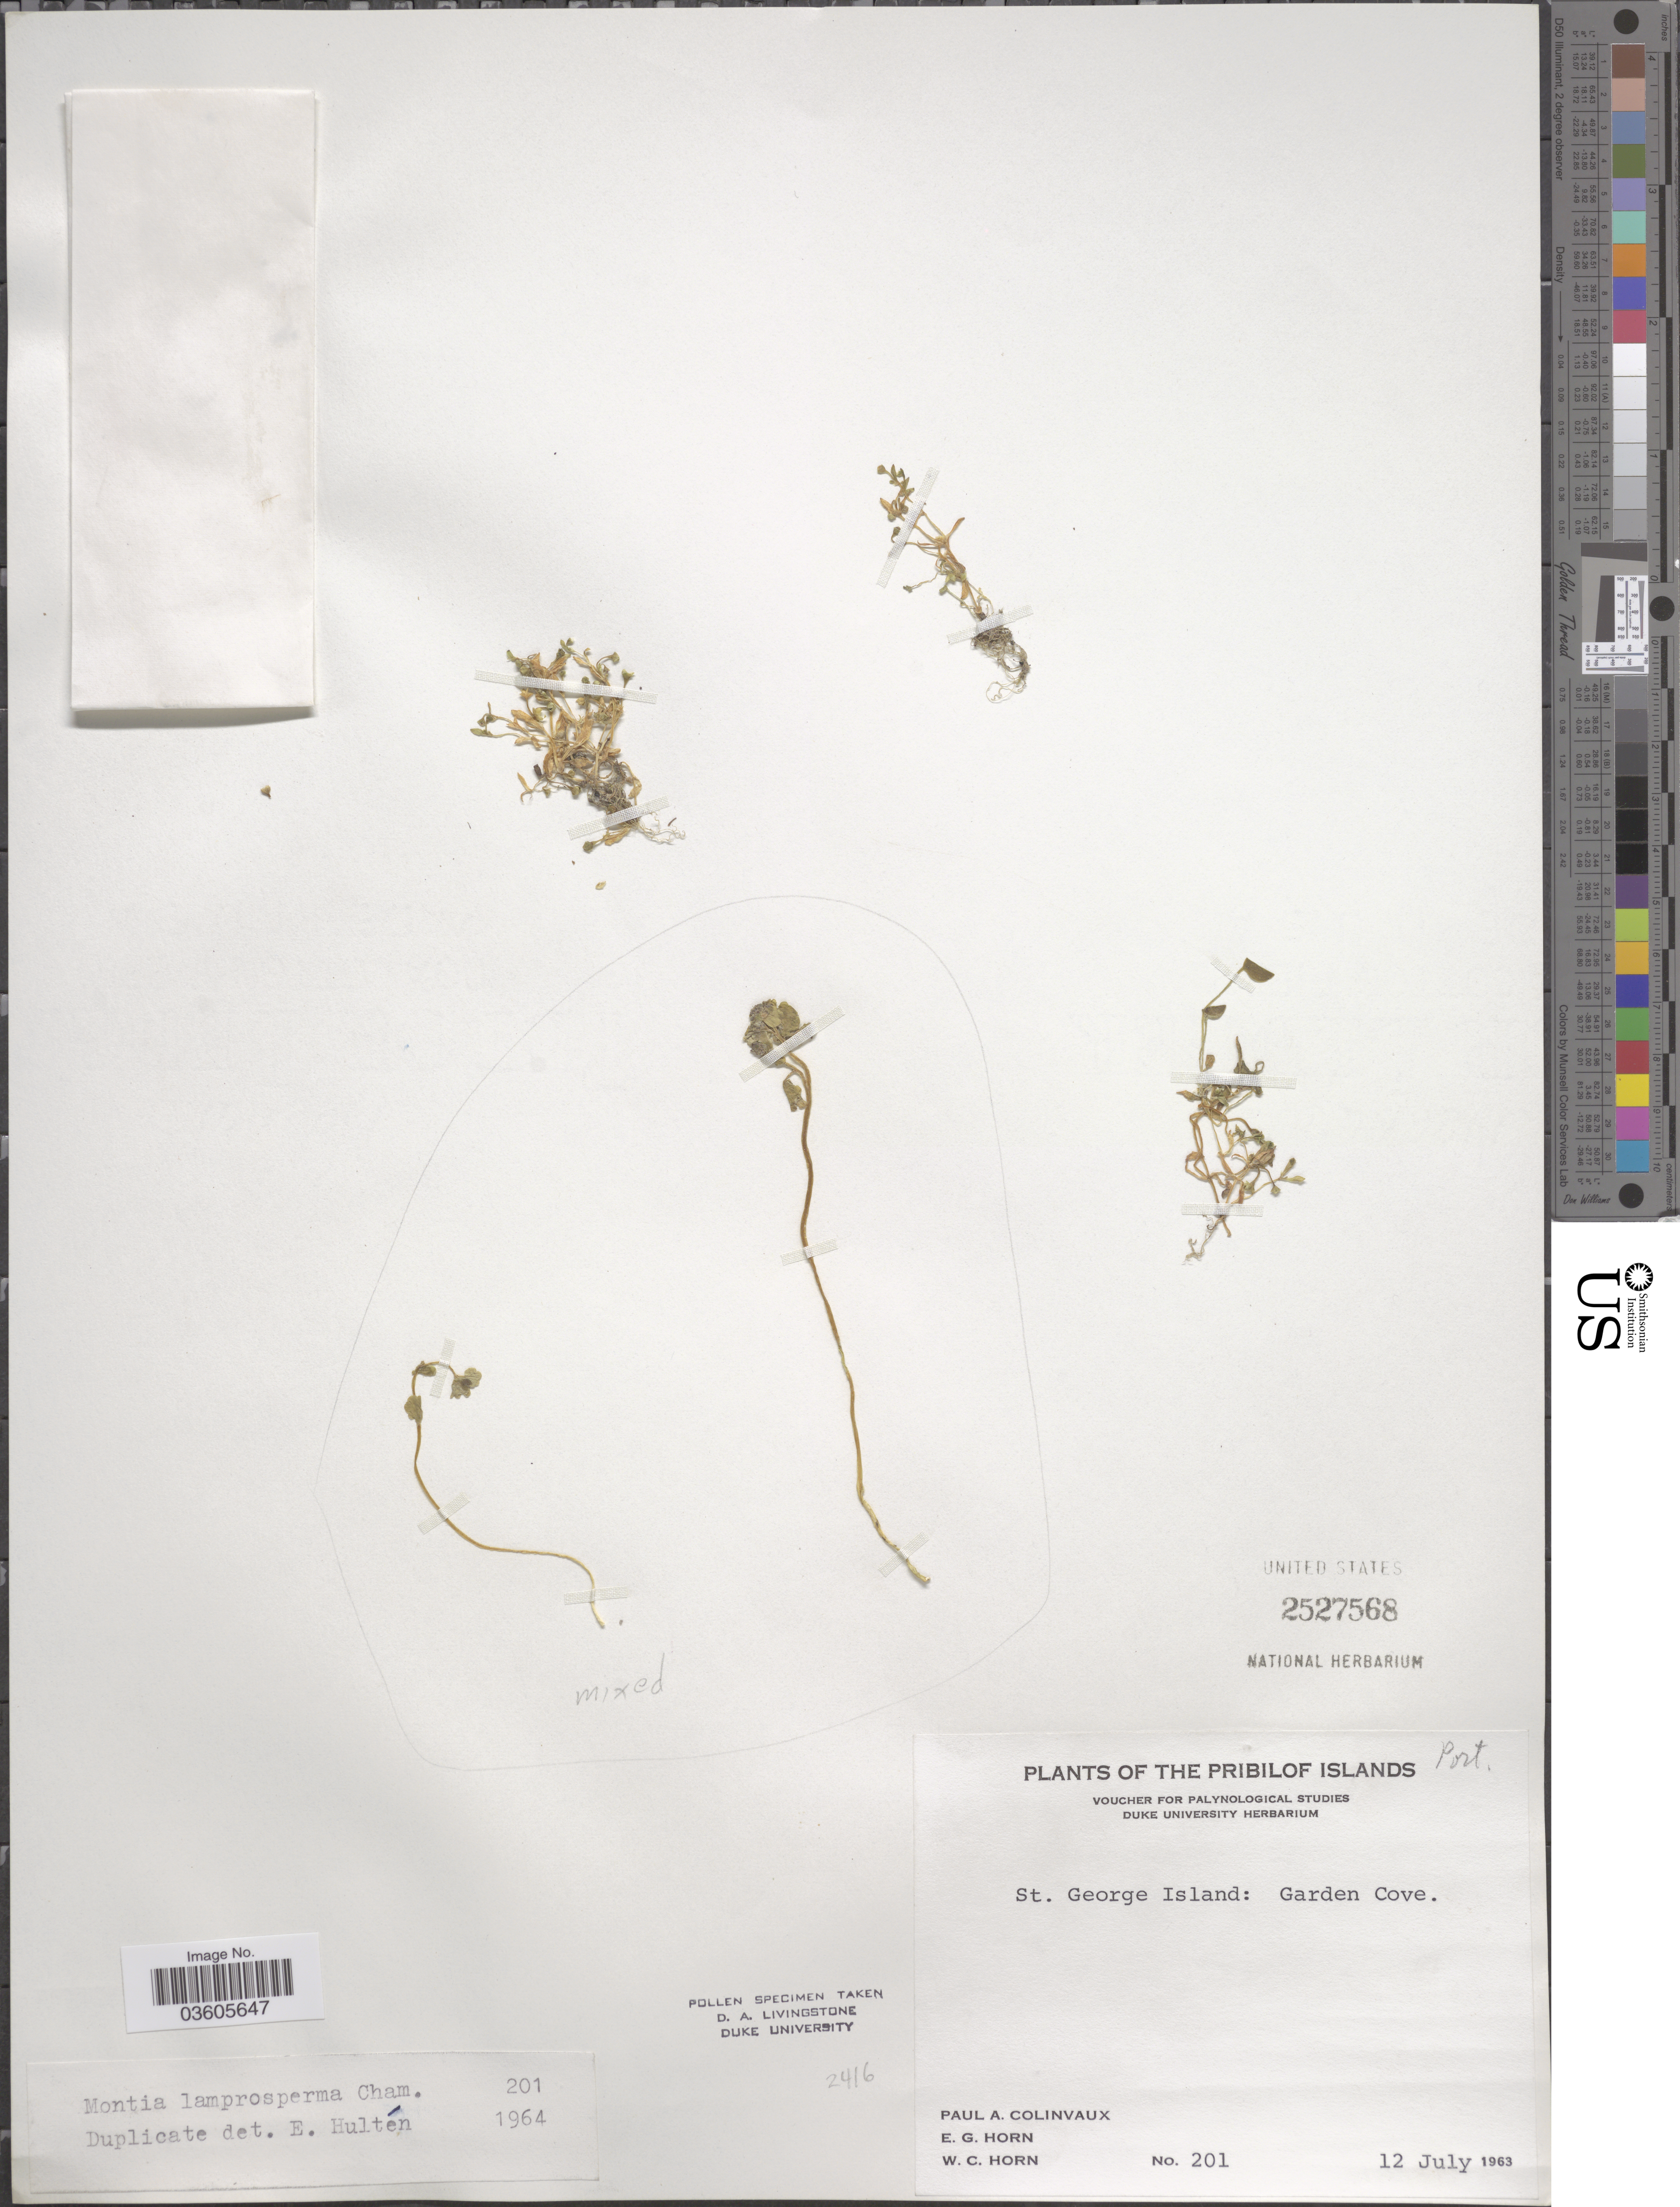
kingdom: Plantae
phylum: Tracheophyta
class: Magnoliopsida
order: Caryophyllales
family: Montiaceae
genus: Montia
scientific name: Montia fontana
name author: L.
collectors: P. Colinvaux, E. Horn & W. Horn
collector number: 201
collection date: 1963-07-12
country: United States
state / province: Alaska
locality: The Pribilof Islands. St. George Island: Garden Cove.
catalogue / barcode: US 2527568